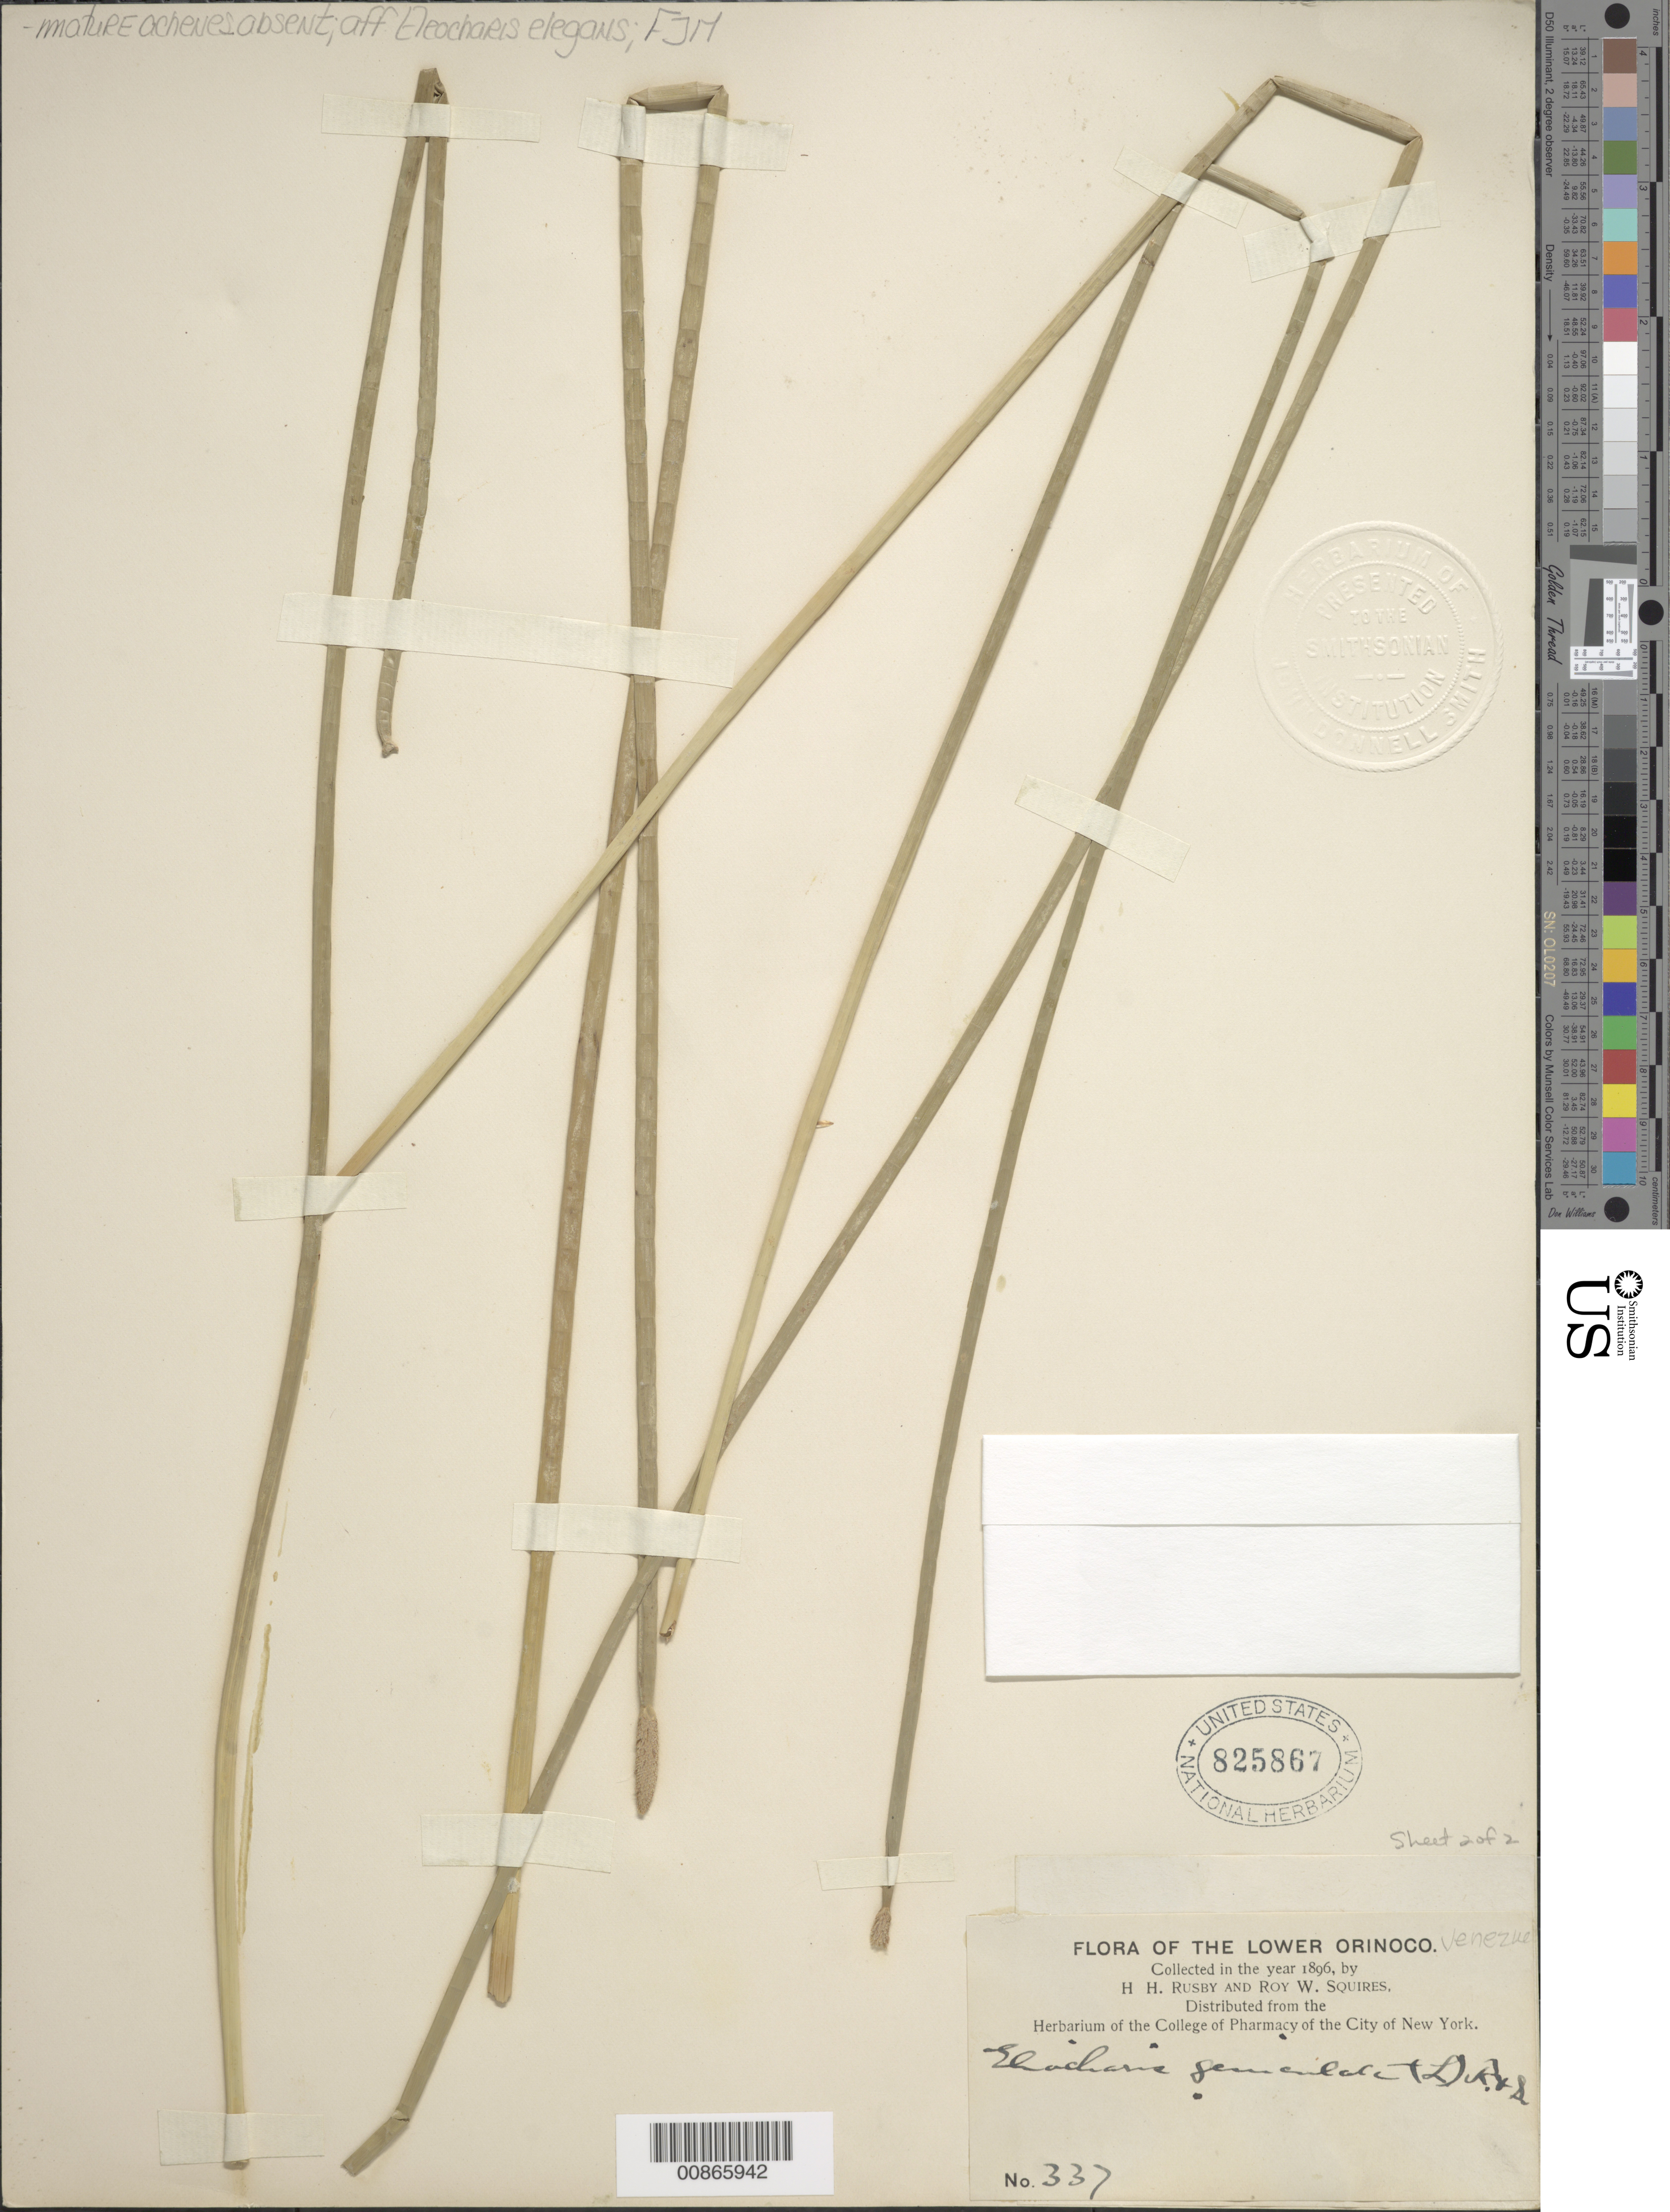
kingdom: Plantae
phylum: Tracheophyta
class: Liliopsida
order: Poales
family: Cyperaceae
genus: Eleocharis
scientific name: Eleocharis elegans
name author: (Kunth) Roem. & Schult.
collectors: H. H. Rusby & R. Squires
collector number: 337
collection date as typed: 1896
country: Venezuela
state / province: Delta Amacuro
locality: Lower Orinoco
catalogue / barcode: US 825867